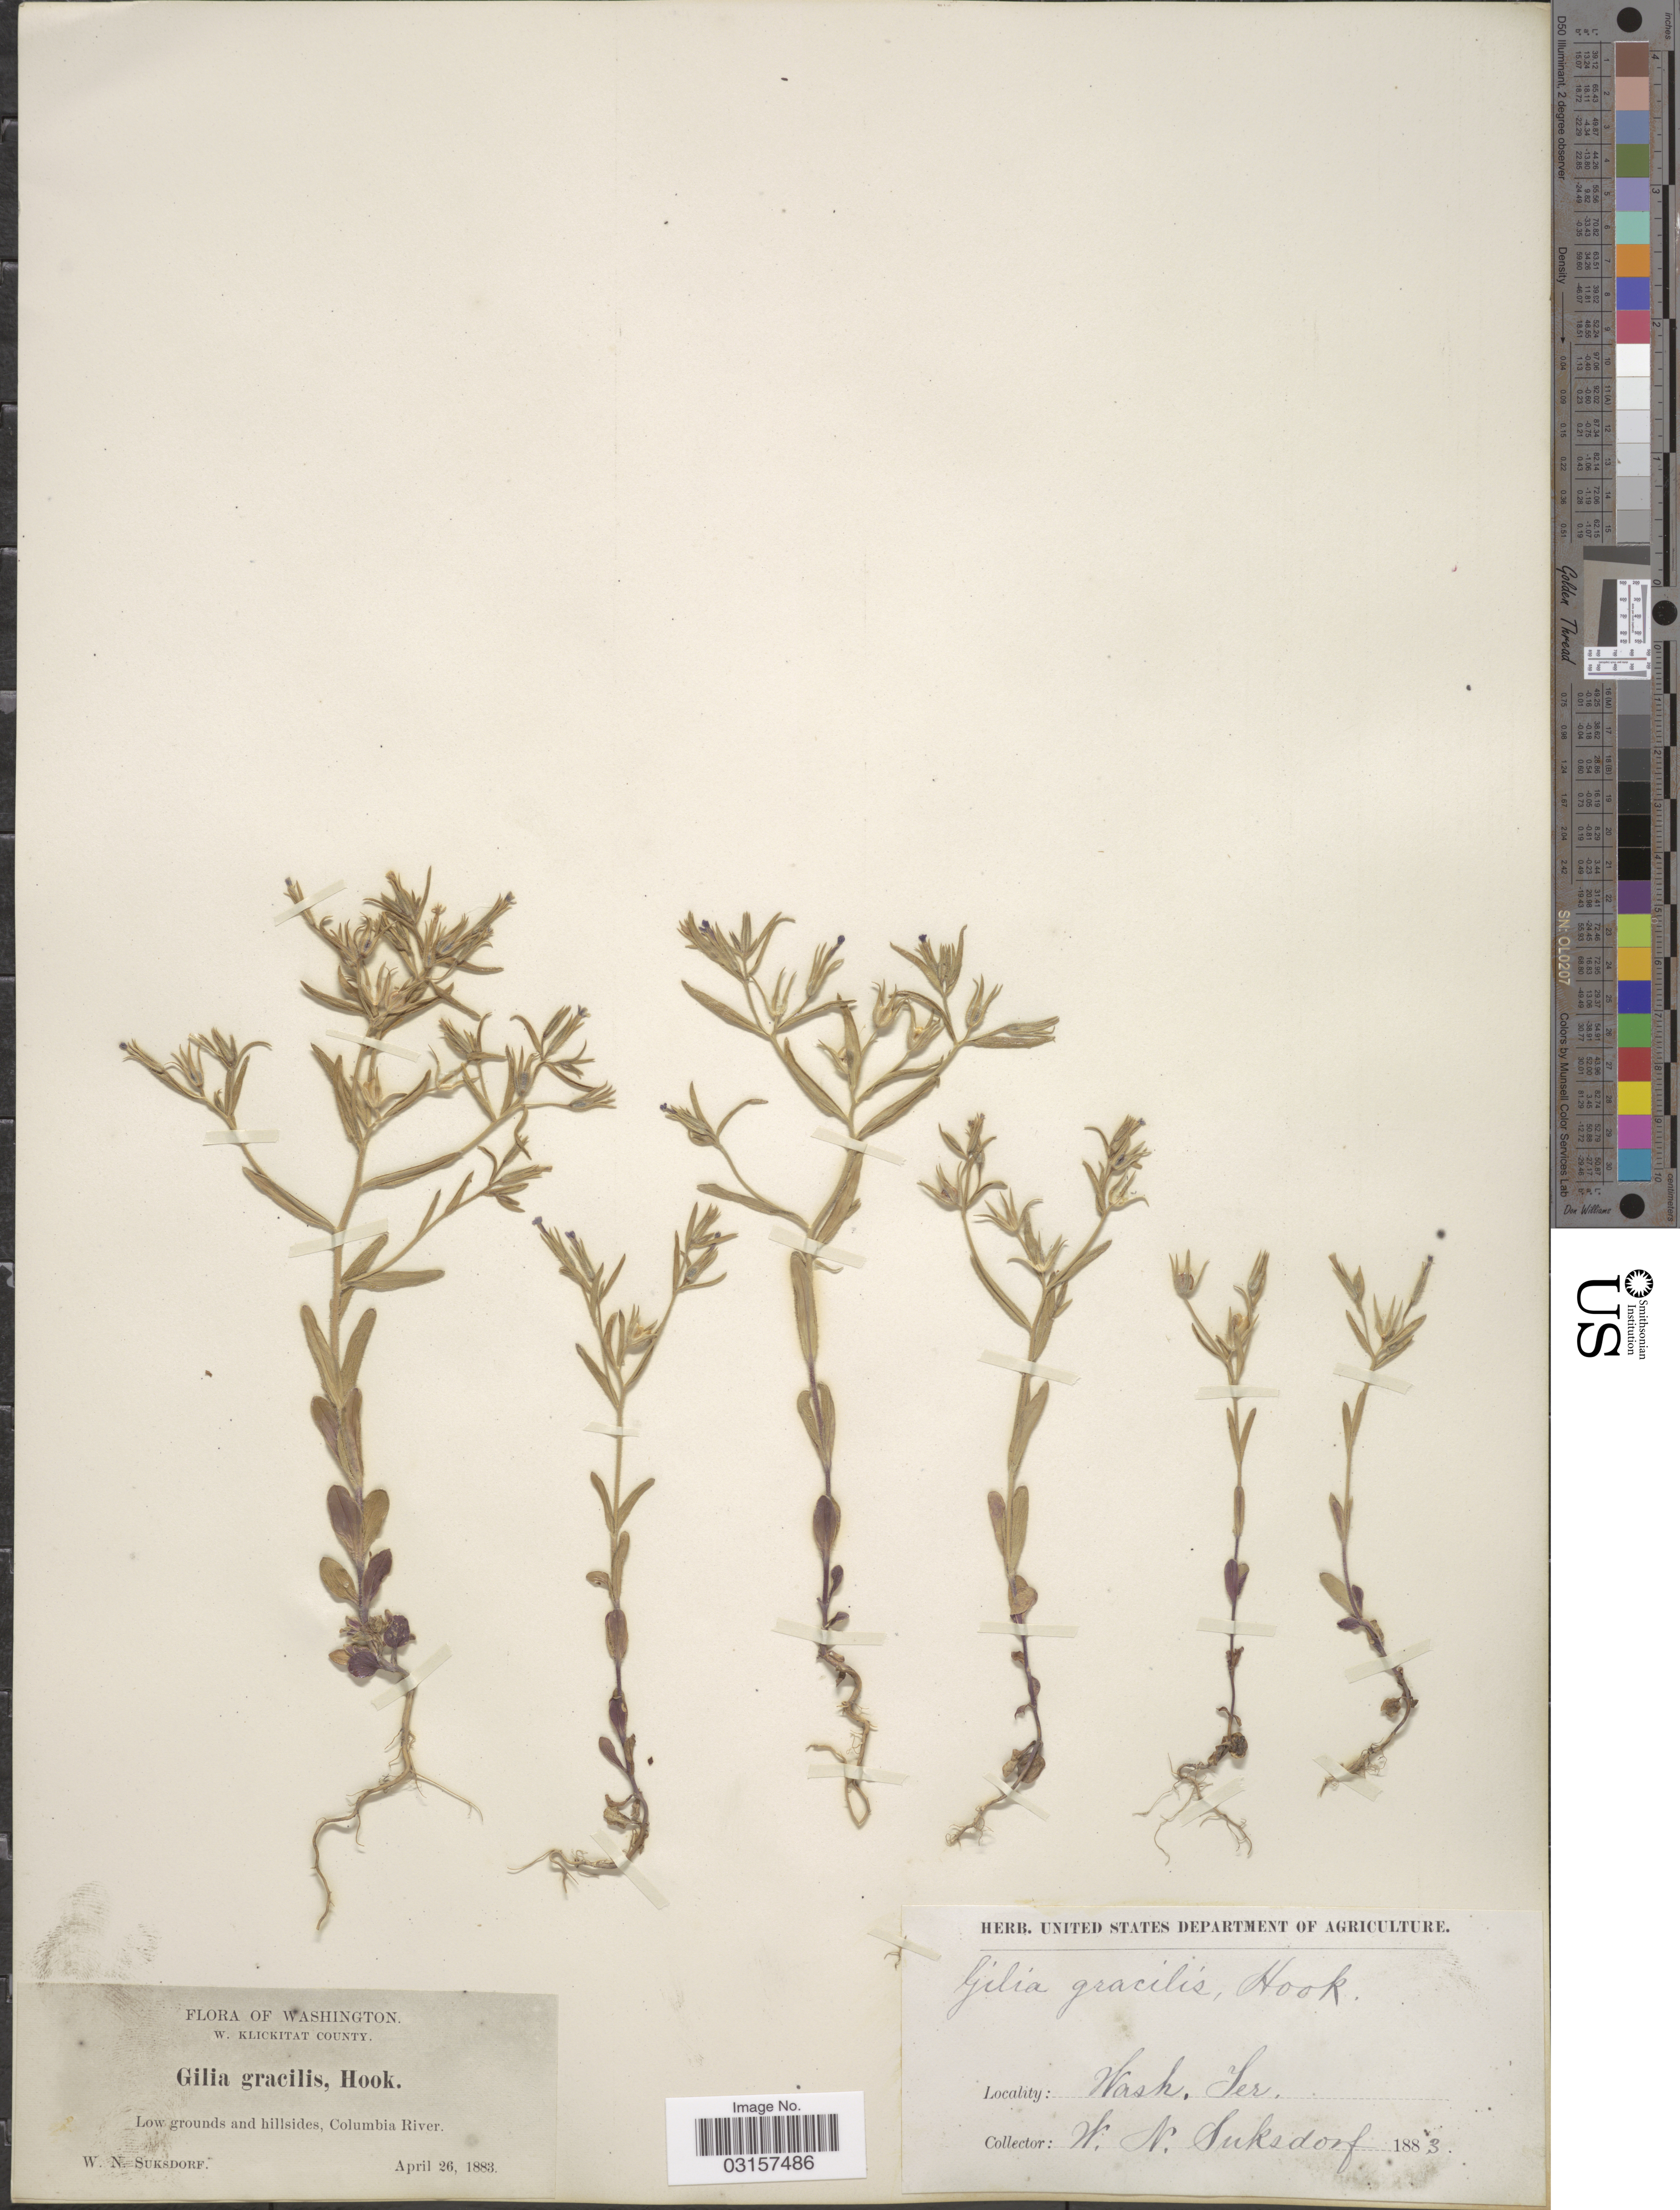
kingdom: Plantae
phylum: Tracheophyta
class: Magnoliopsida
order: Ericales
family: Polemoniaceae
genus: Microsteris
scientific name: Microsteris gracilis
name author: (Hook.) Greene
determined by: (US) Smithsonian Institution - National Museum of Natural History - Department of Botany (UNITED STATES)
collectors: W. N. Suksdorf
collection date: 1883-04-26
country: United States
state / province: Washington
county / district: Klickitat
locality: W. Klickitat County, Columbia River, Wash. Ter.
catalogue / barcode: US 103237